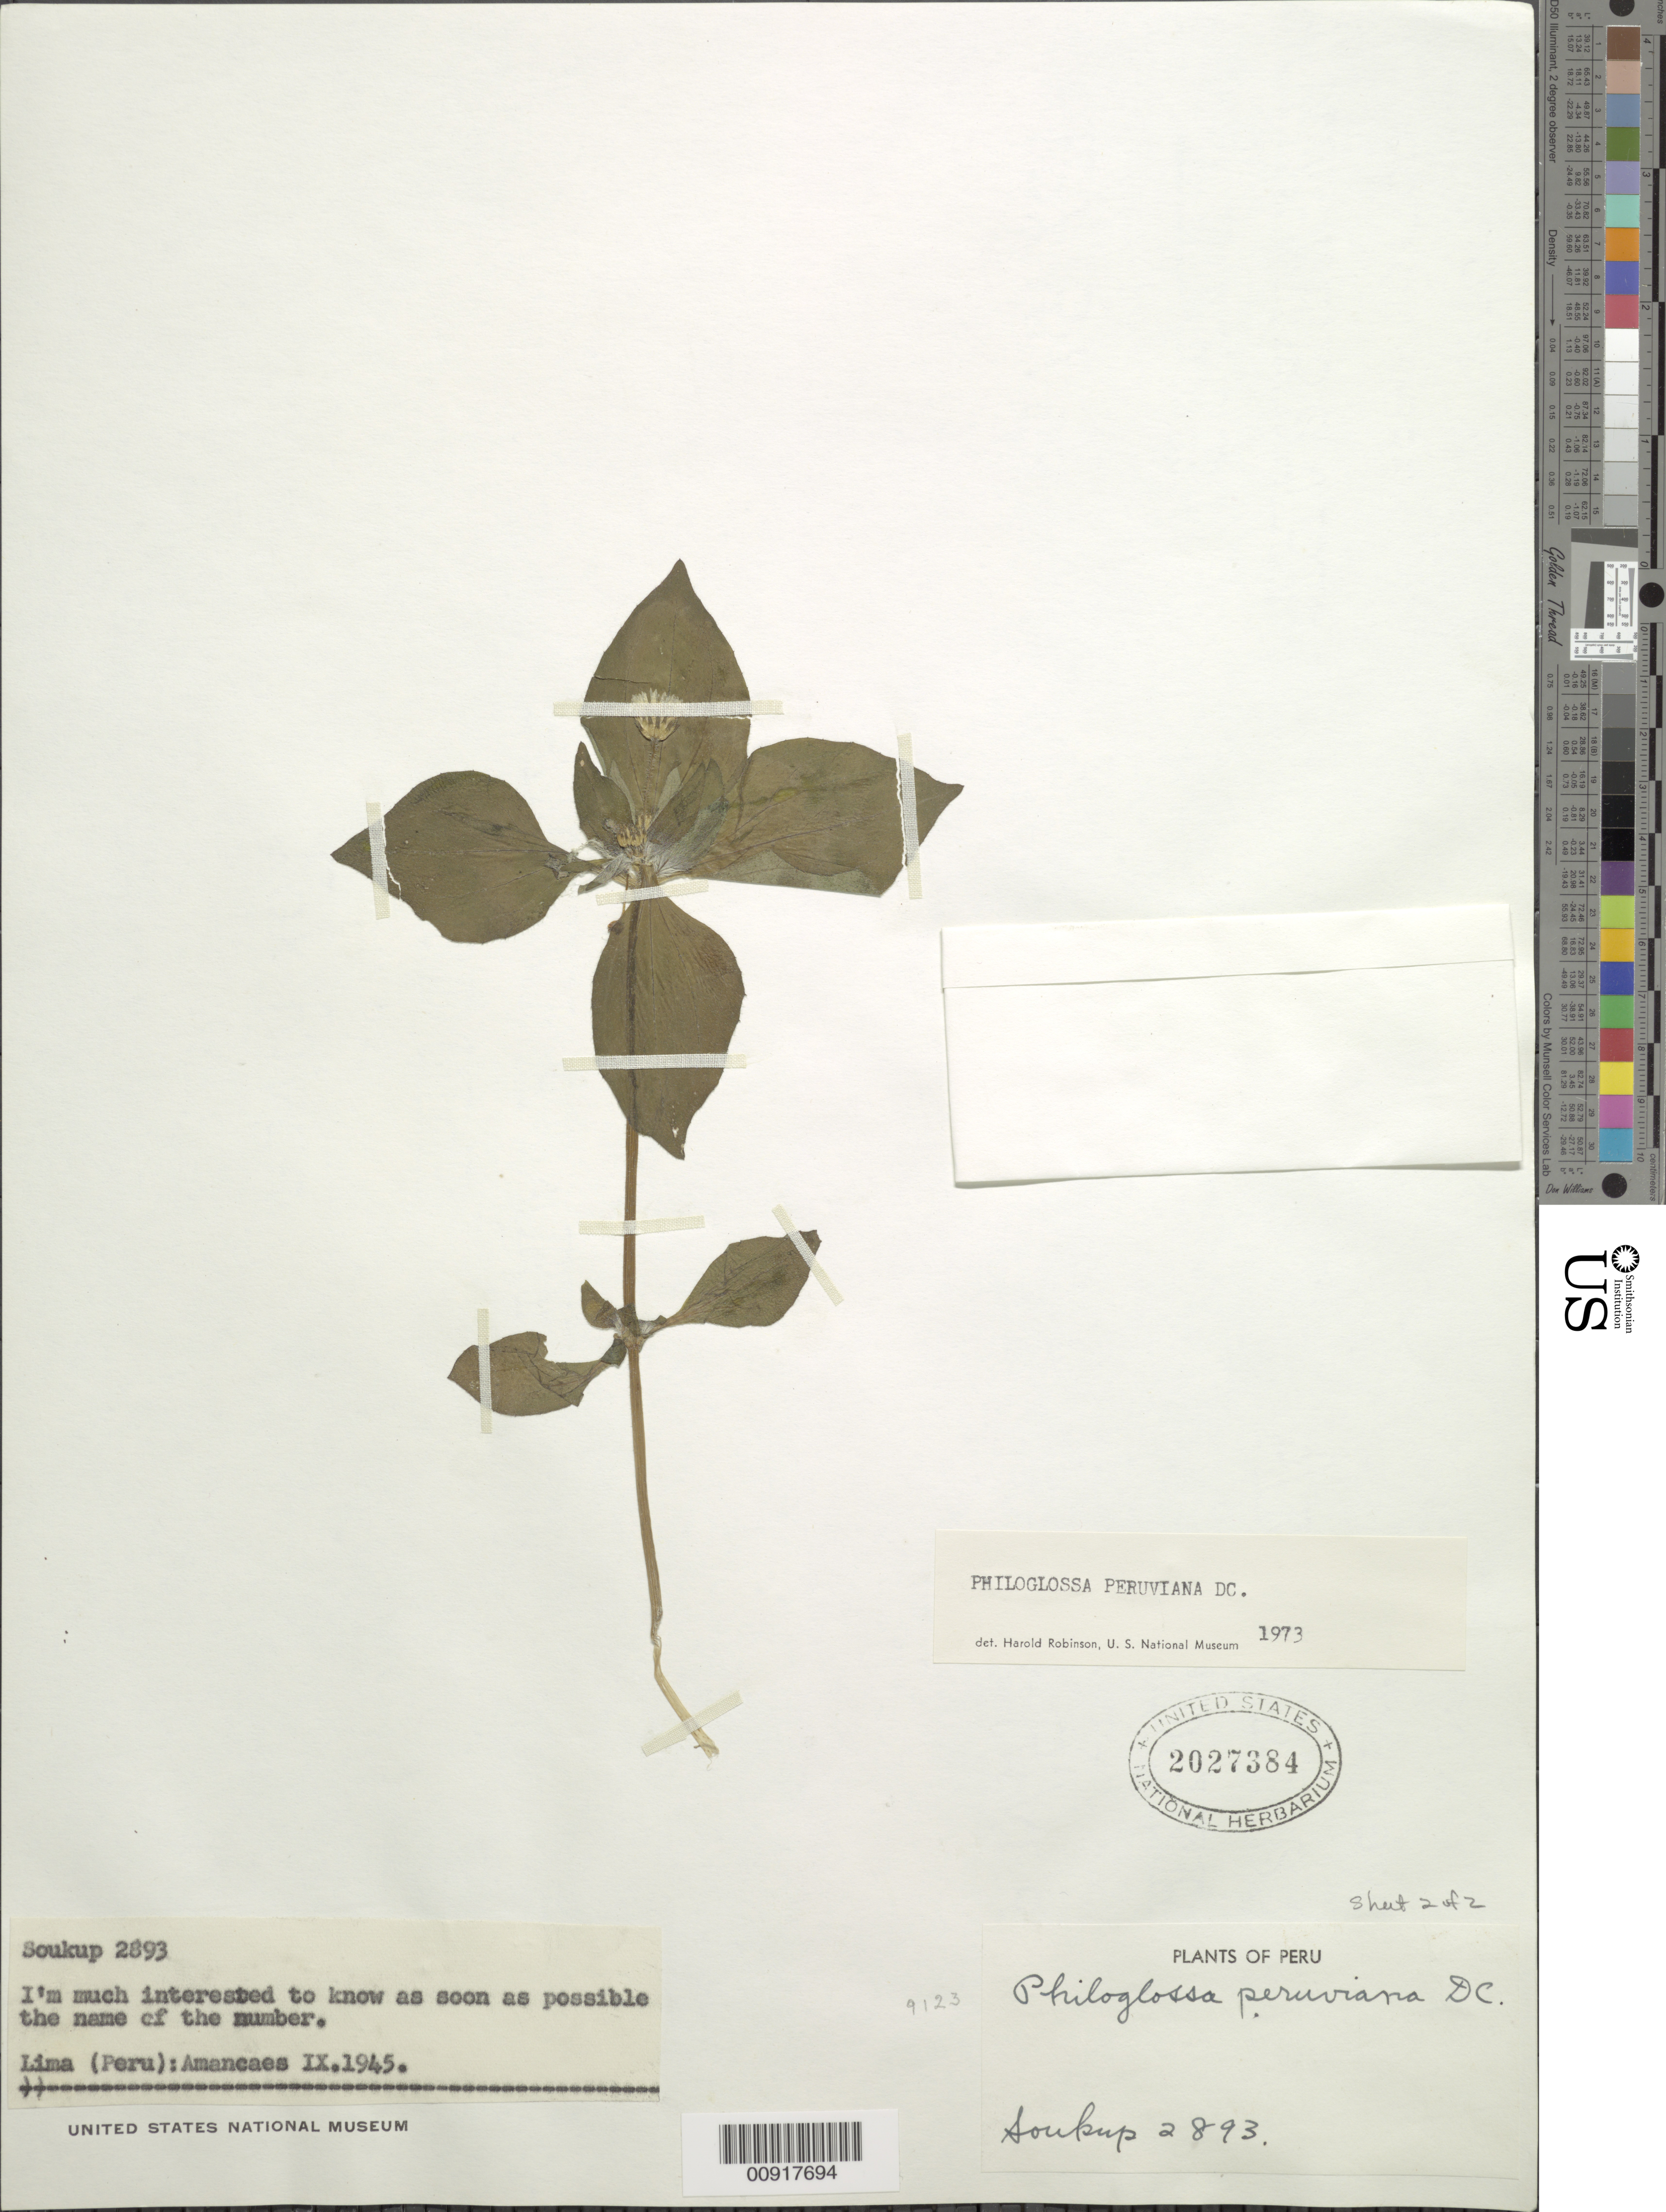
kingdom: Plantae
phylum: Tracheophyta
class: Magnoliopsida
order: Asterales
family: Asteraceae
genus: Philoglossa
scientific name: Philoglossa peruviana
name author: DC.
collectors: -- Soukup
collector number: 2893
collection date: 1945-09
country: Peru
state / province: Lima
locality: Lima (Peru): Amancaes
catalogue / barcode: US 2027384